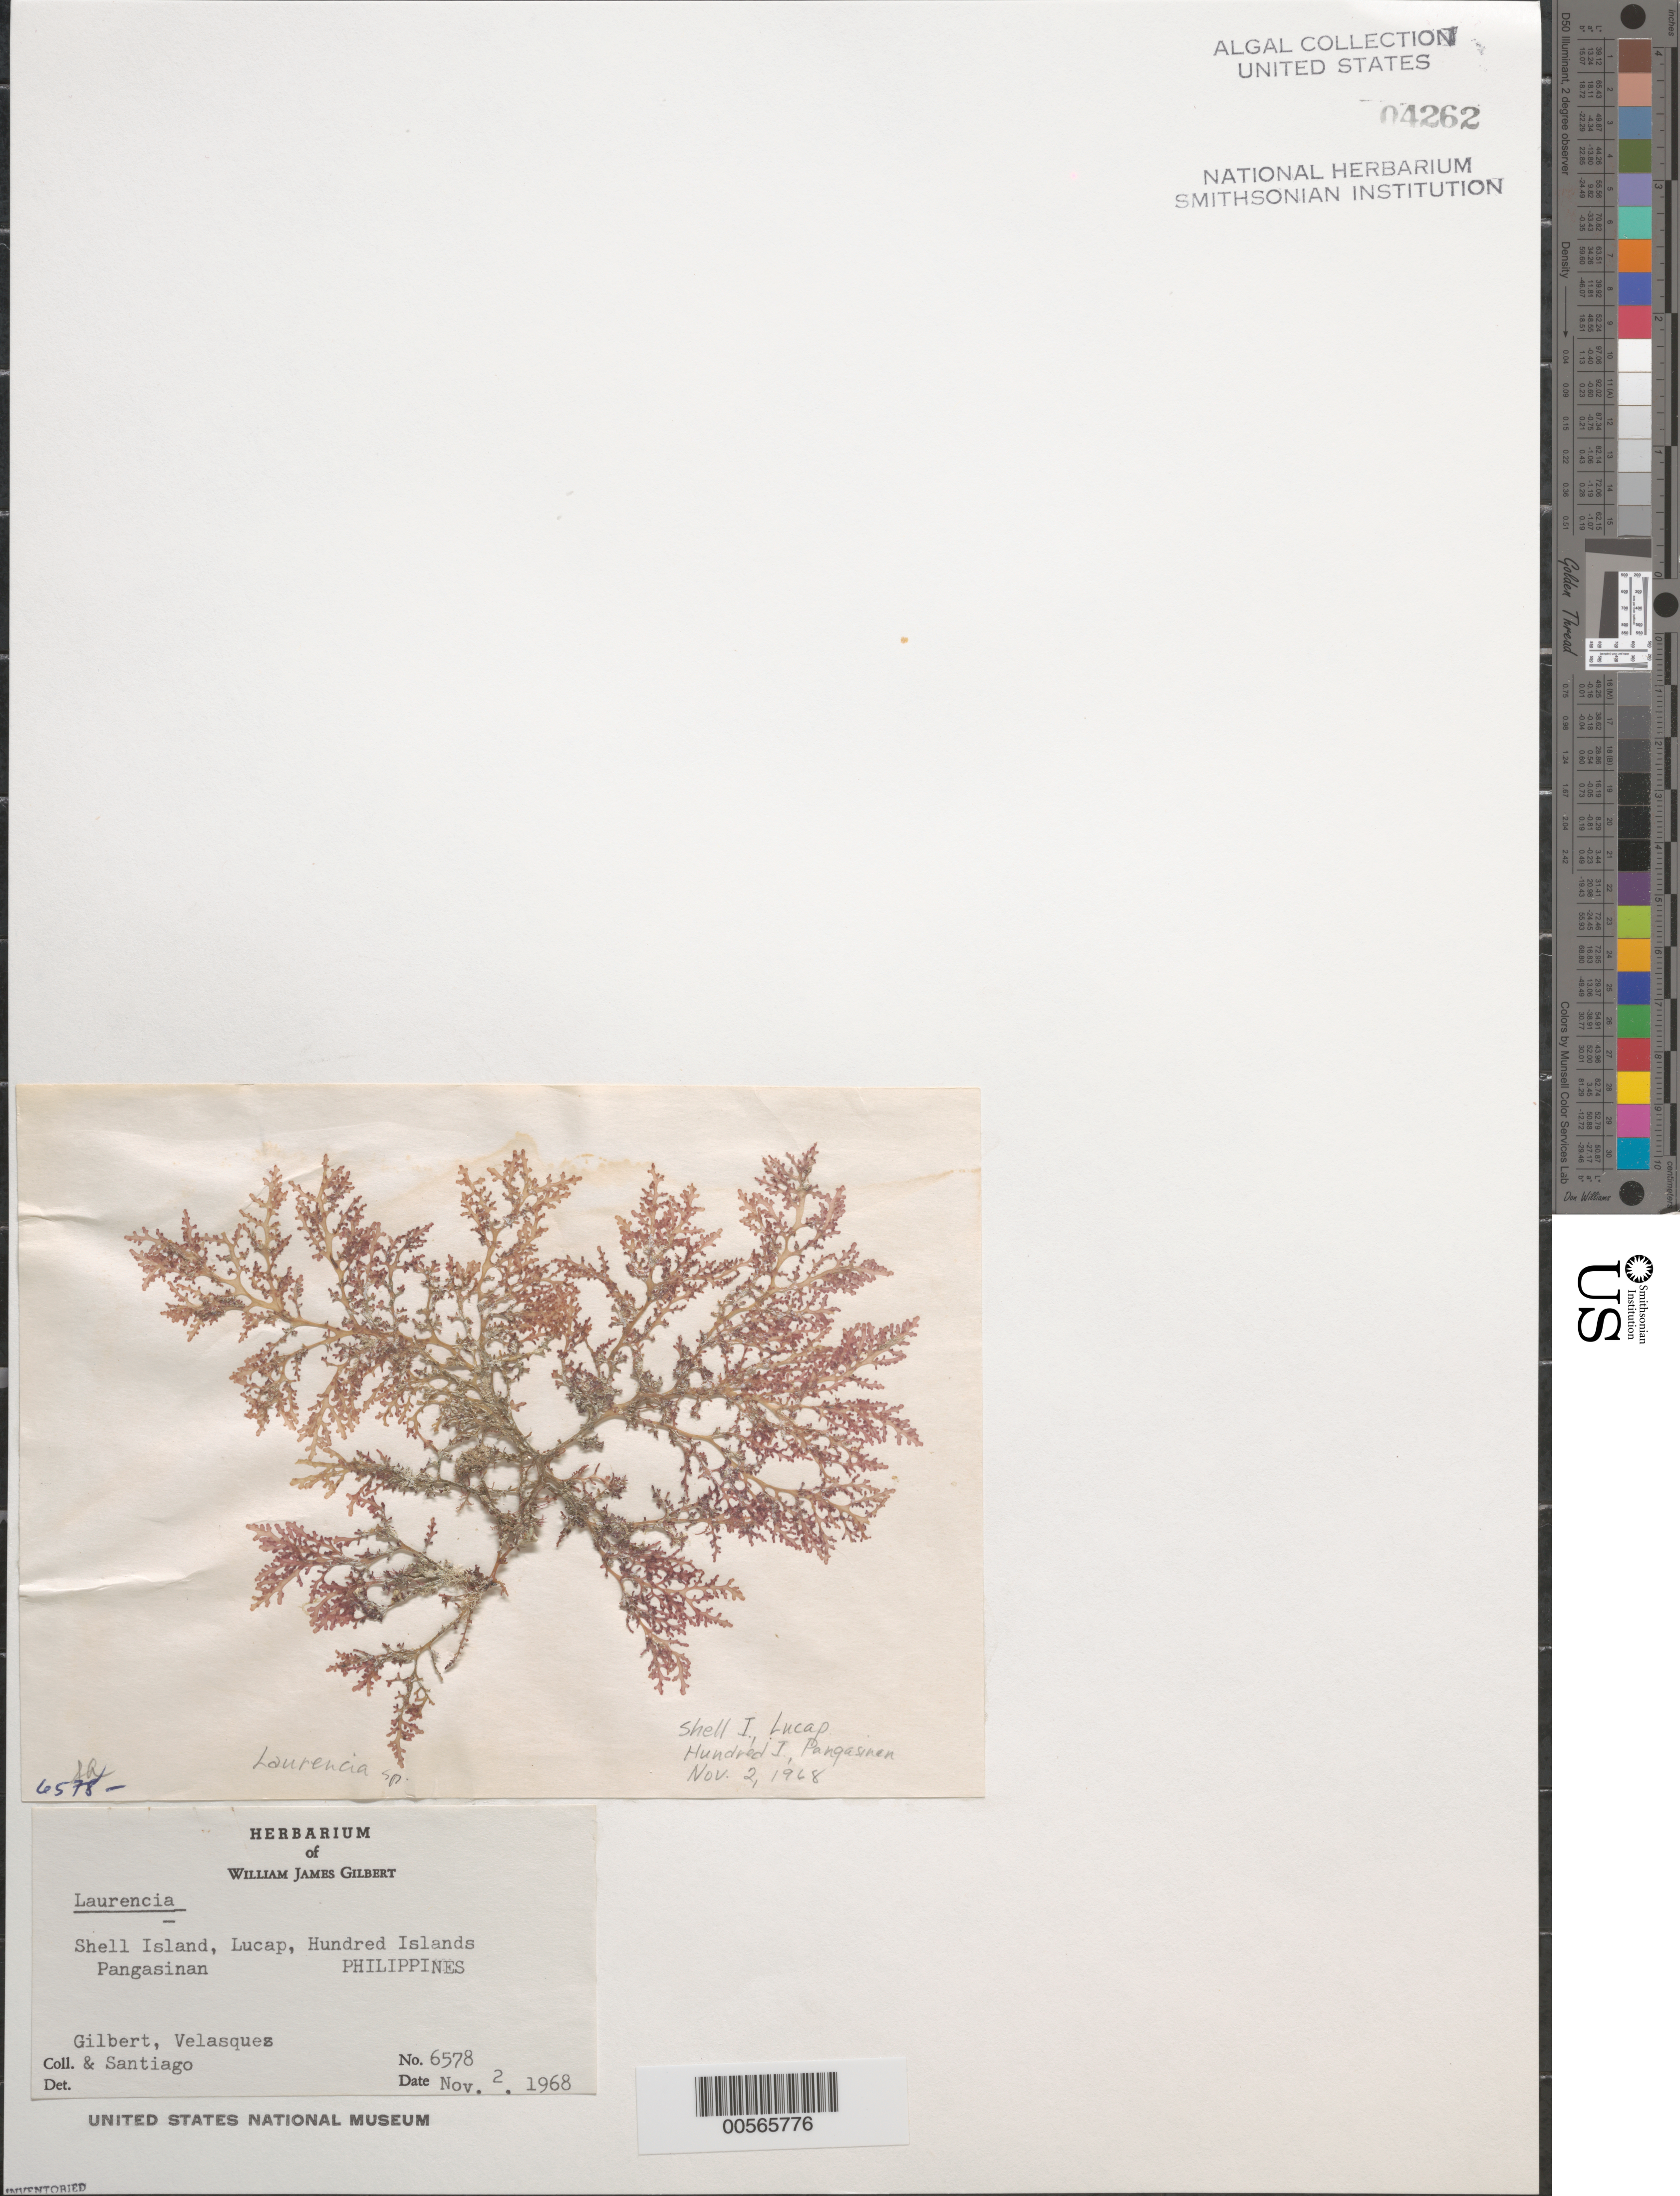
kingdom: Plantae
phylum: Rhodophyta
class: Florideophyceae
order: Ceramiales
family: Rhodomelaceae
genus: Laurencia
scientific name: Laurencia sp.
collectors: W. J. Gilbert, G. Velasquez & A. Santiago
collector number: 6578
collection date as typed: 02 Nov 1968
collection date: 1968-11-02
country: Philippines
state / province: Ilocos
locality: Shell island, lucap, hundred islands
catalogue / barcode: US 4262